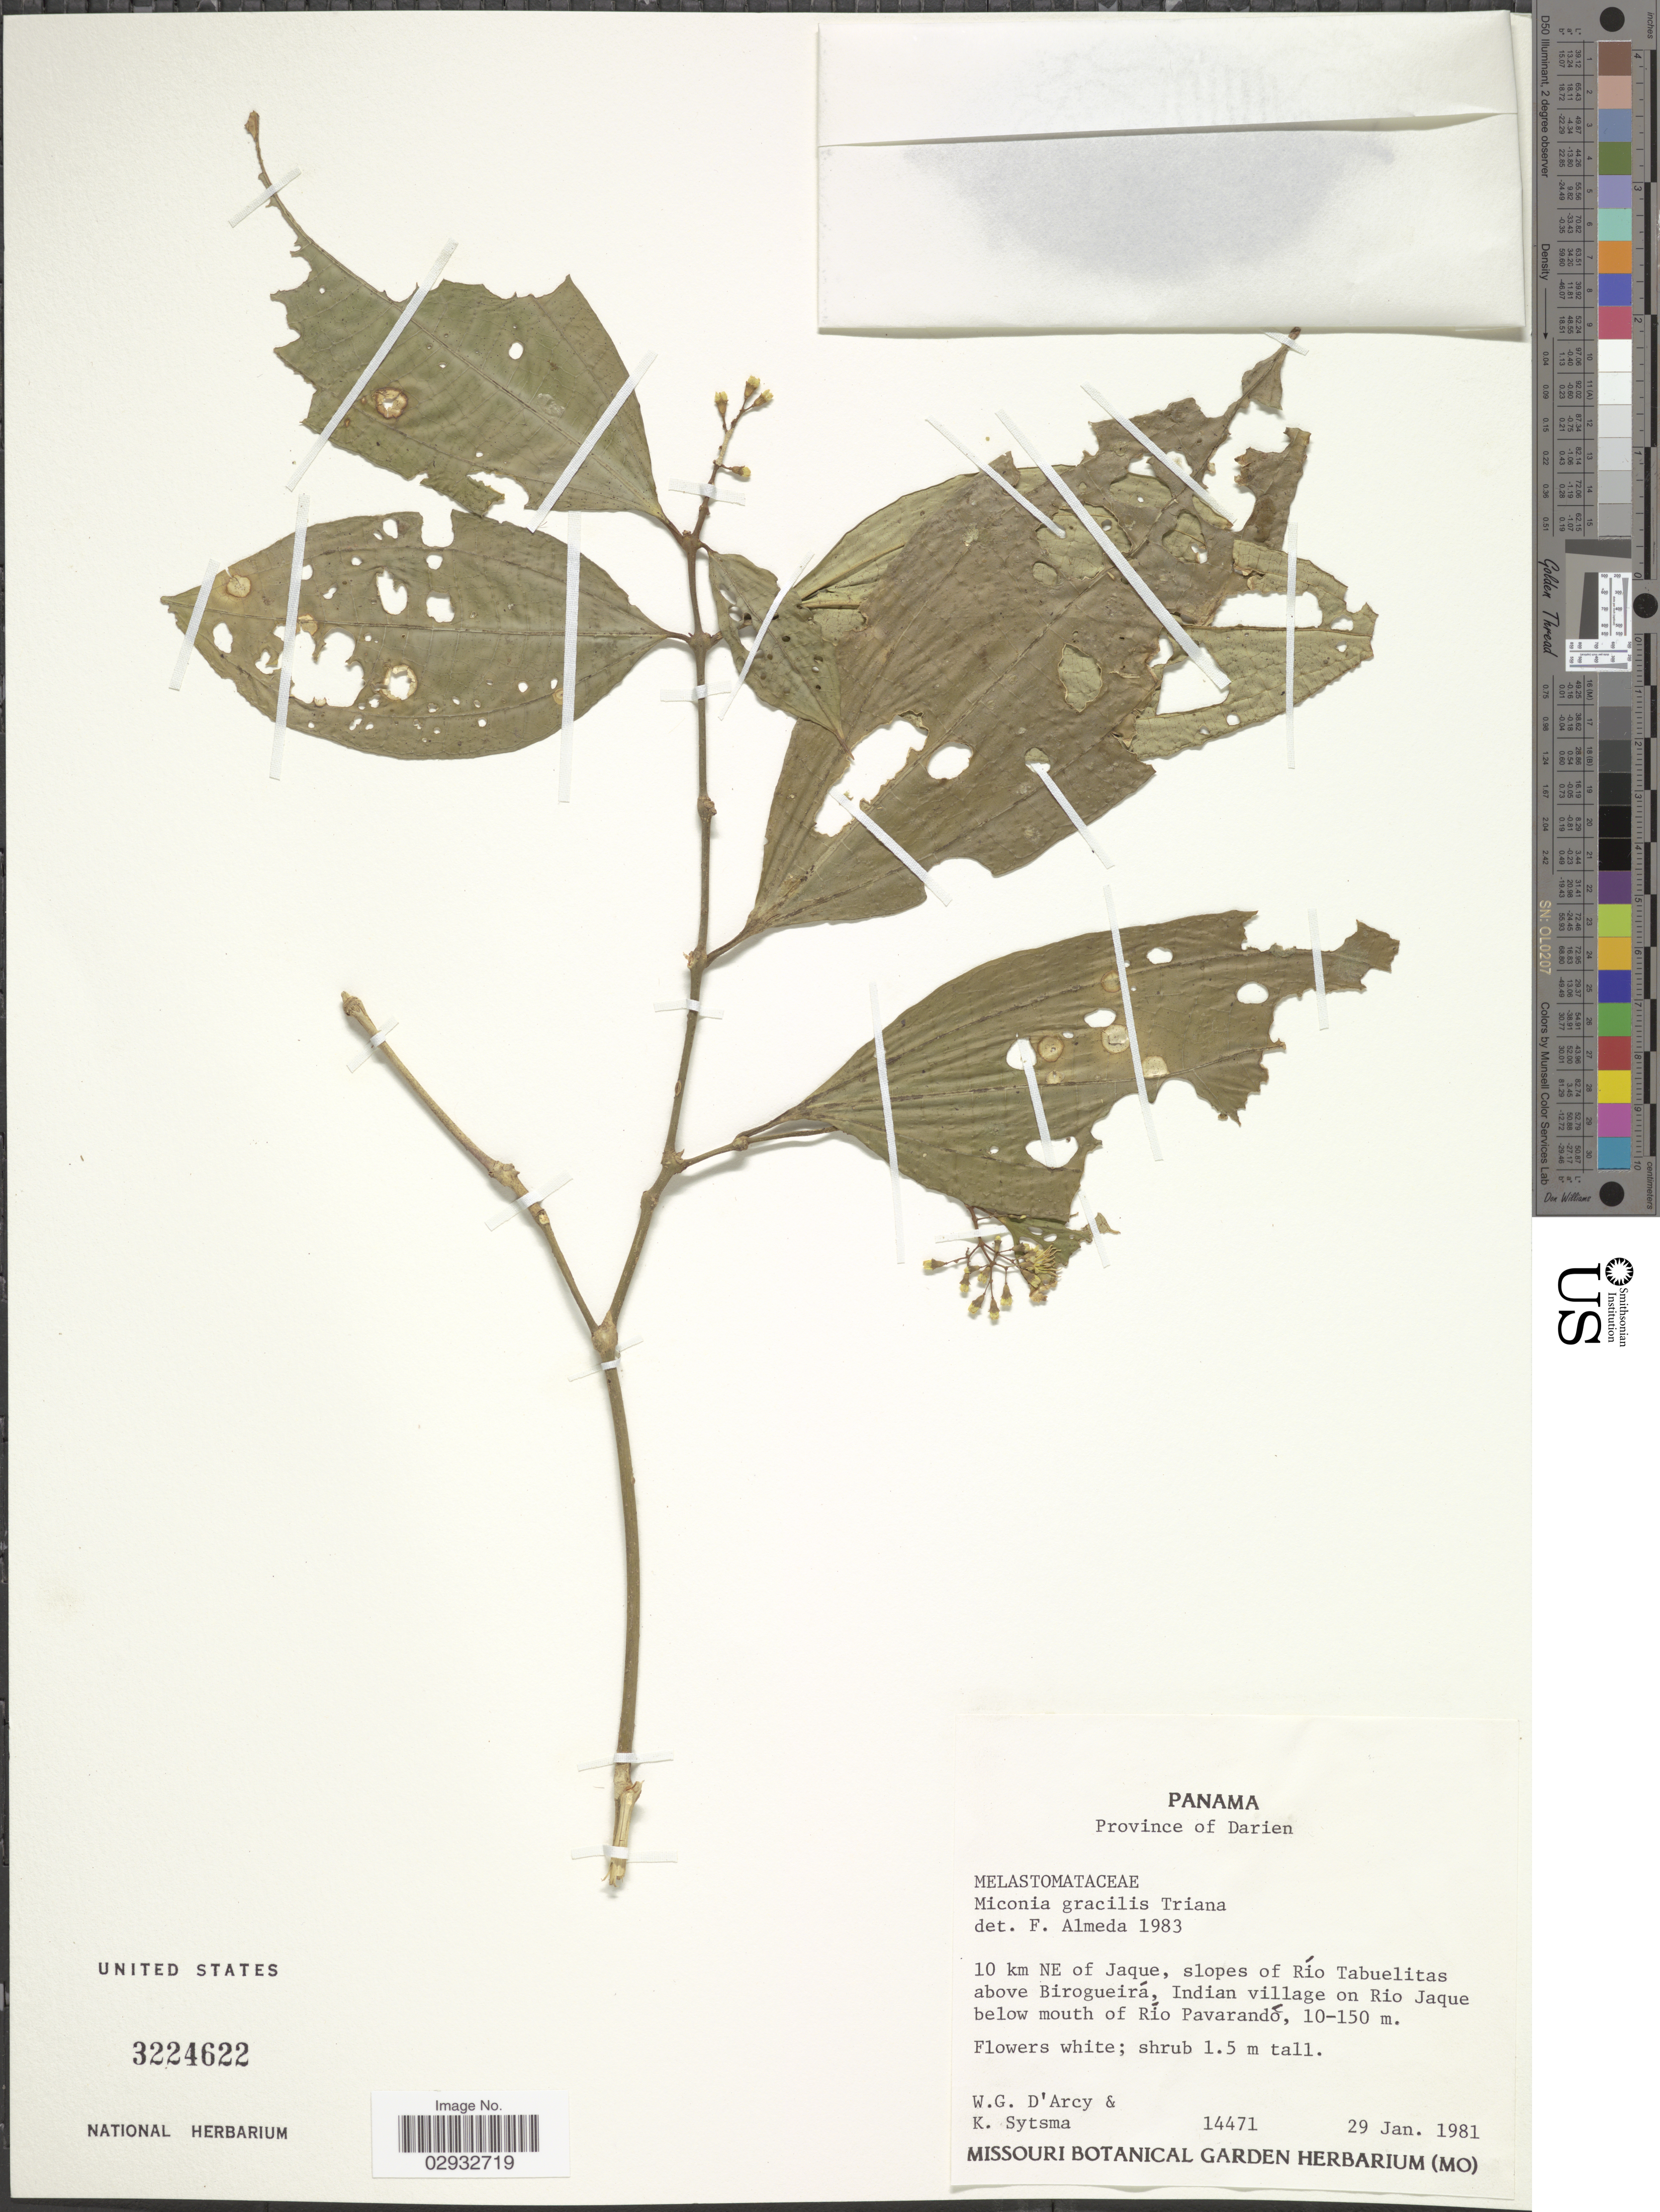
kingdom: Plantae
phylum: Tracheophyta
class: Magnoliopsida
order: Myrtales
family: Melastomataceae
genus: Miconia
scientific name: Miconia gracilis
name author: Triana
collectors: W. G. D'Arcy & K. J. Sytsma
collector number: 14471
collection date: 1981-01-29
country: Panama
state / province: Darién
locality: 10 km NE of Jaque, slopes of Río Tabuelitas above Birogueirá, Indian village on Rio Jaque below mouth of Río Pavarandó.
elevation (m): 10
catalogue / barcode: US 3224622